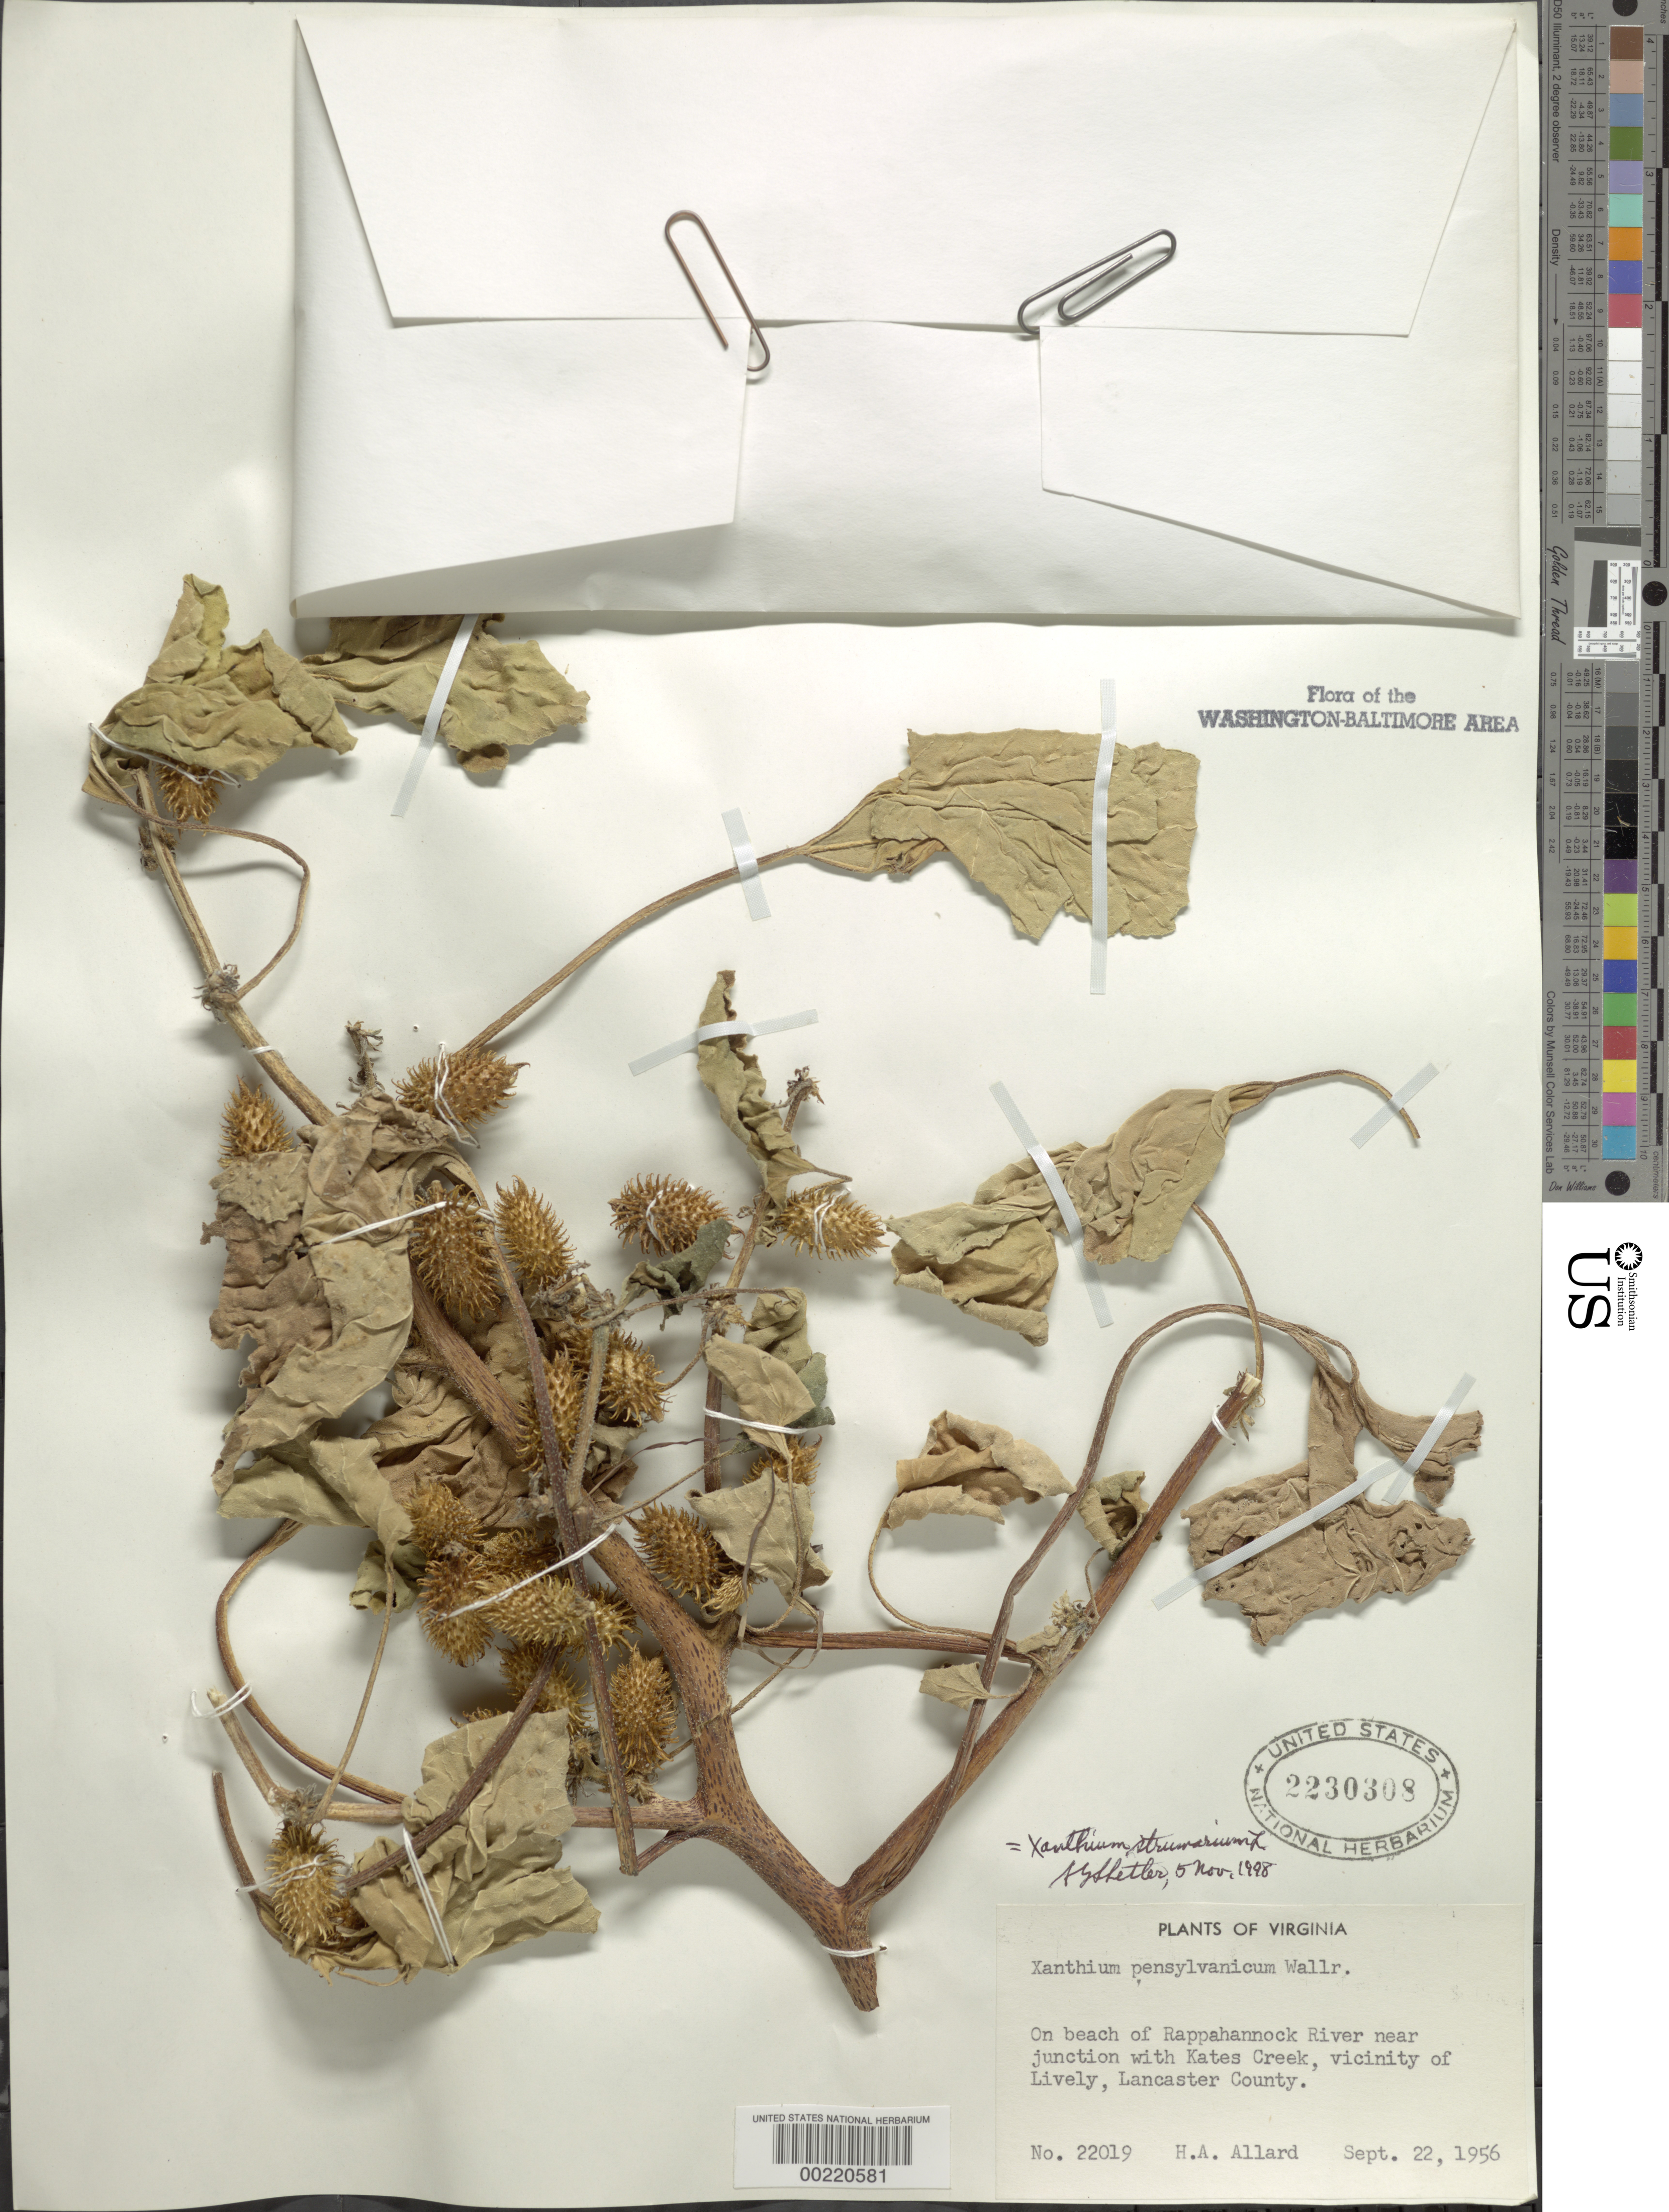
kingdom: Plantae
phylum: Tracheophyta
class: Magnoliopsida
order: Asterales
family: Asteraceae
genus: Xanthium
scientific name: Xanthium strumarium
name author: L.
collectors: H. A. Allard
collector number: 22019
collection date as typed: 22 Sep 1956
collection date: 1956-09-22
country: United States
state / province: Virginia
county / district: Lancaster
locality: Rappahannock River junction with Kates Creek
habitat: Beach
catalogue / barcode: US 2230308